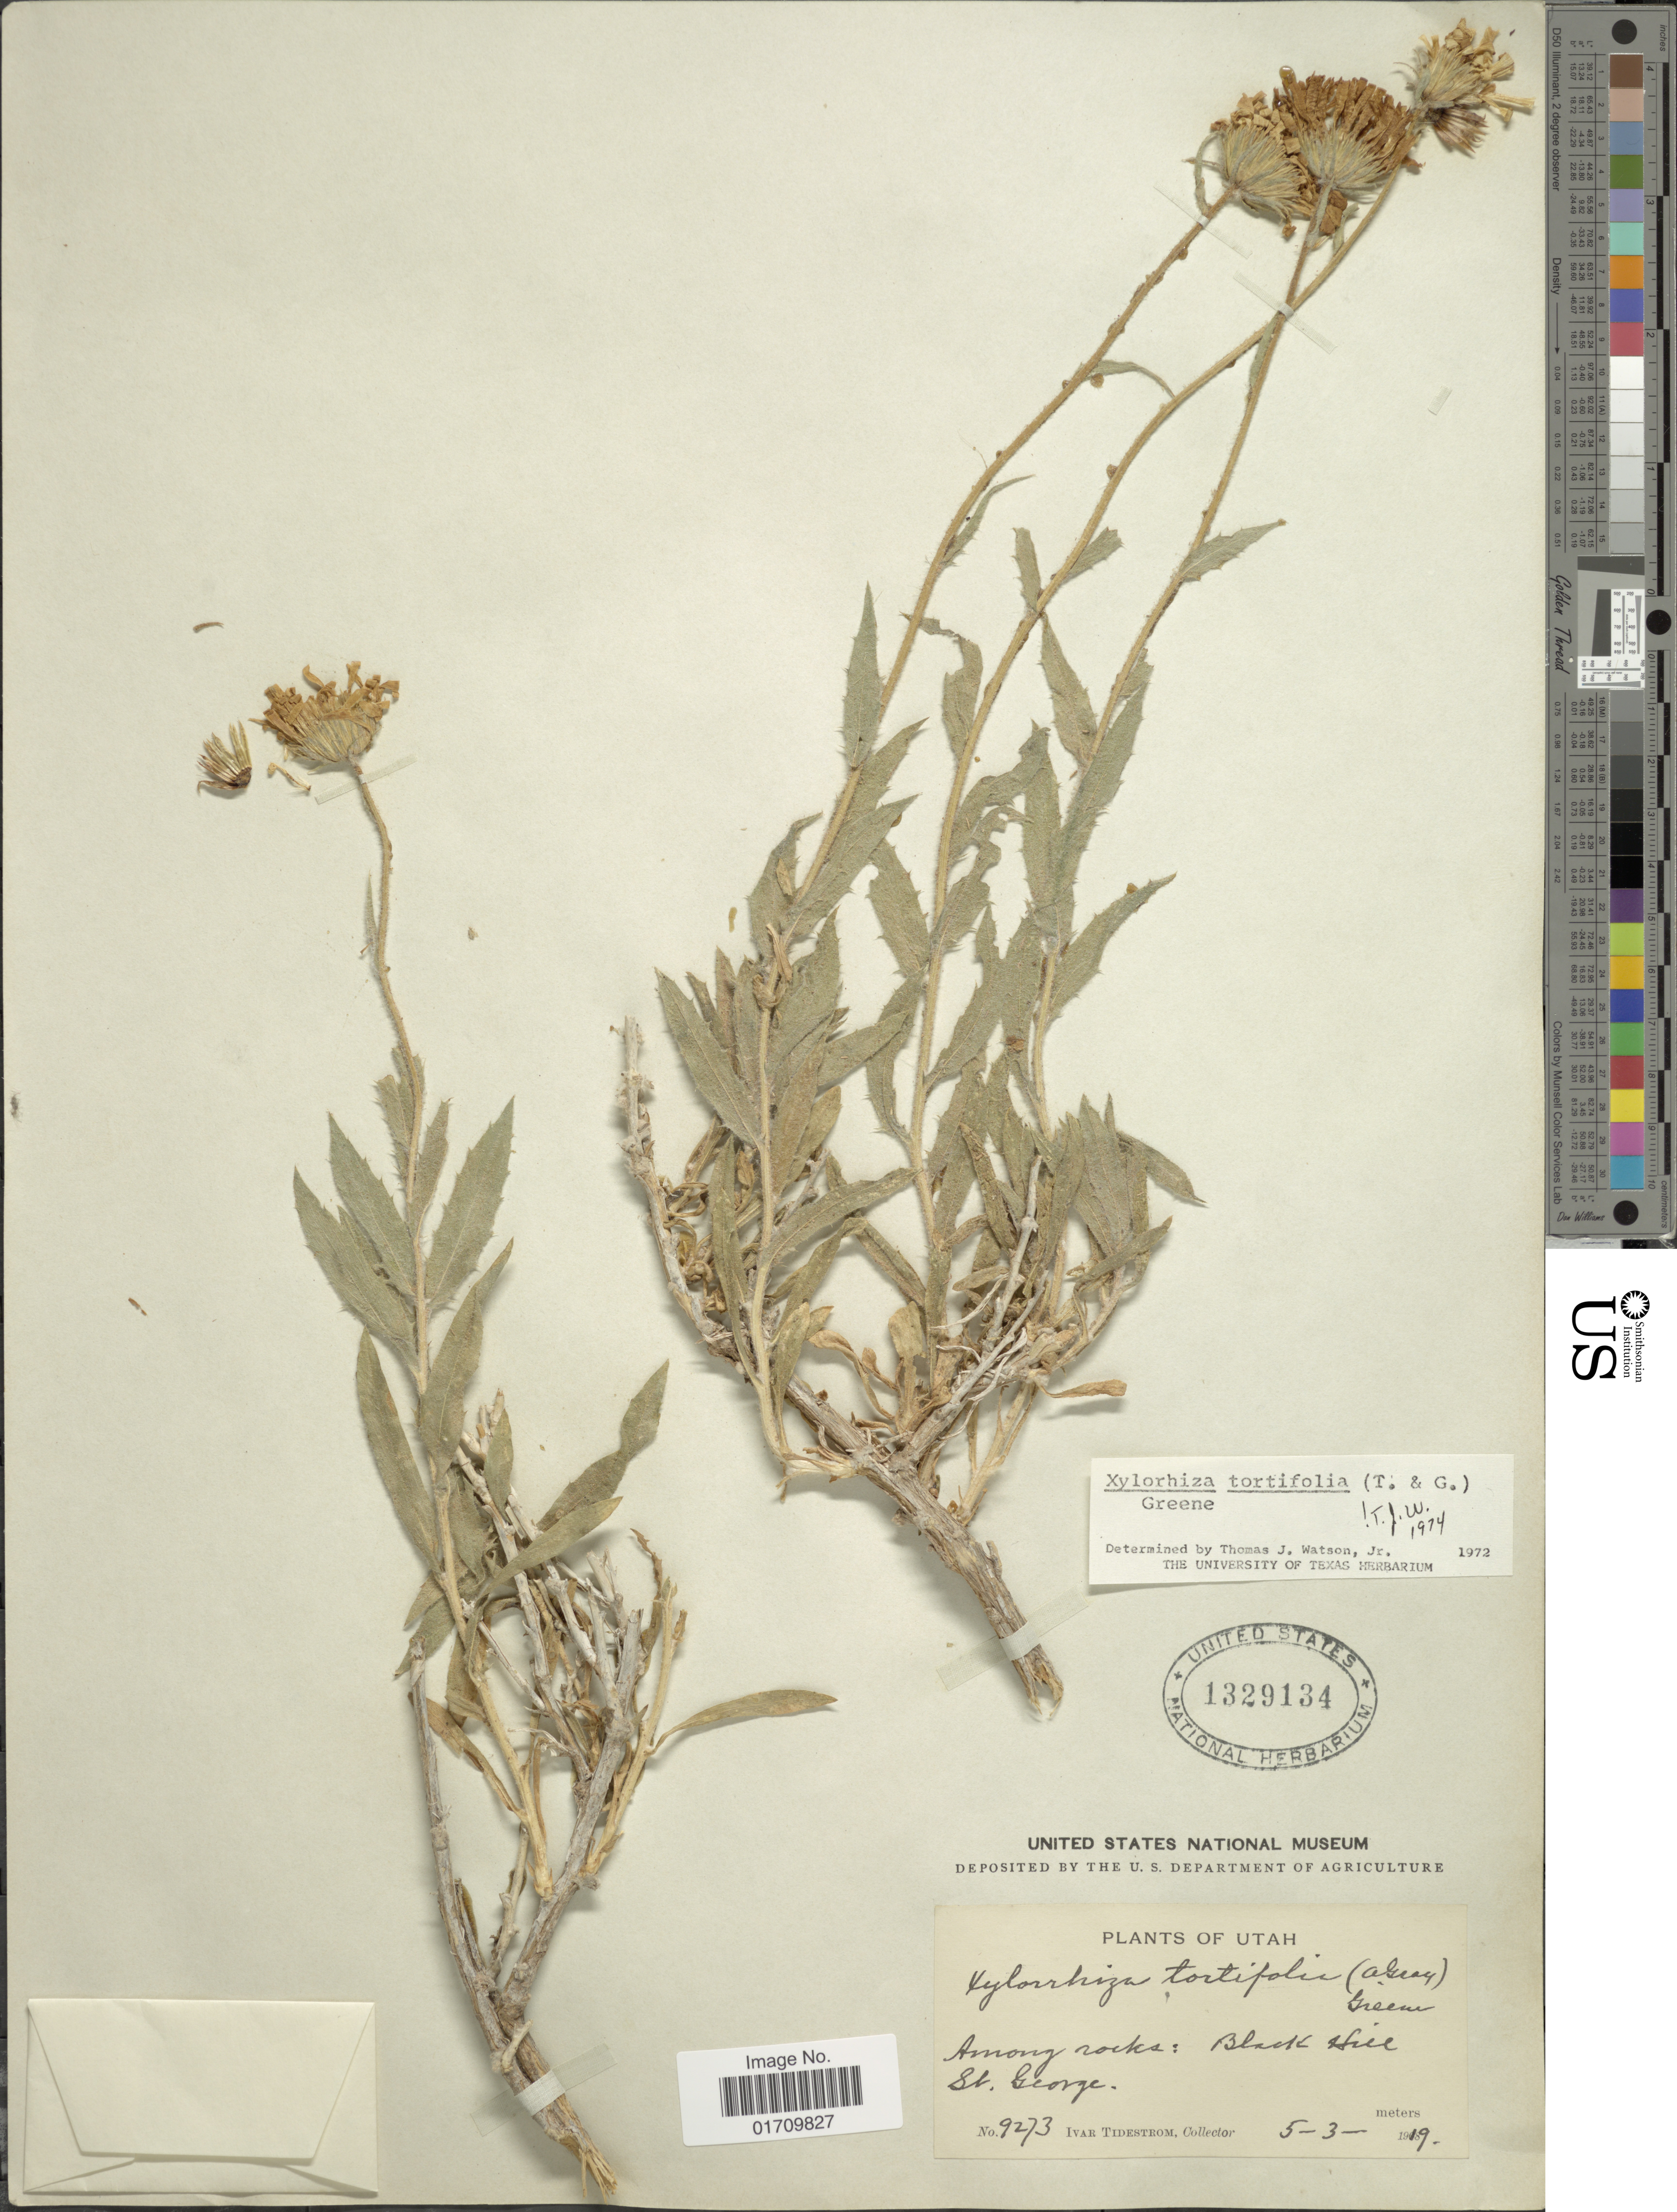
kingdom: Plantae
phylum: Tracheophyta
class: Magnoliopsida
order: Asterales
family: Asteraceae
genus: Xylorhiza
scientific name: Xylorhiza tortifolia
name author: (Torr. & A. Gray) Greene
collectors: I. F. Tidestrom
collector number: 9273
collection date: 1919-05-03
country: United States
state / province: Utah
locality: Black Hill, St. George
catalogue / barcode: US 1329134